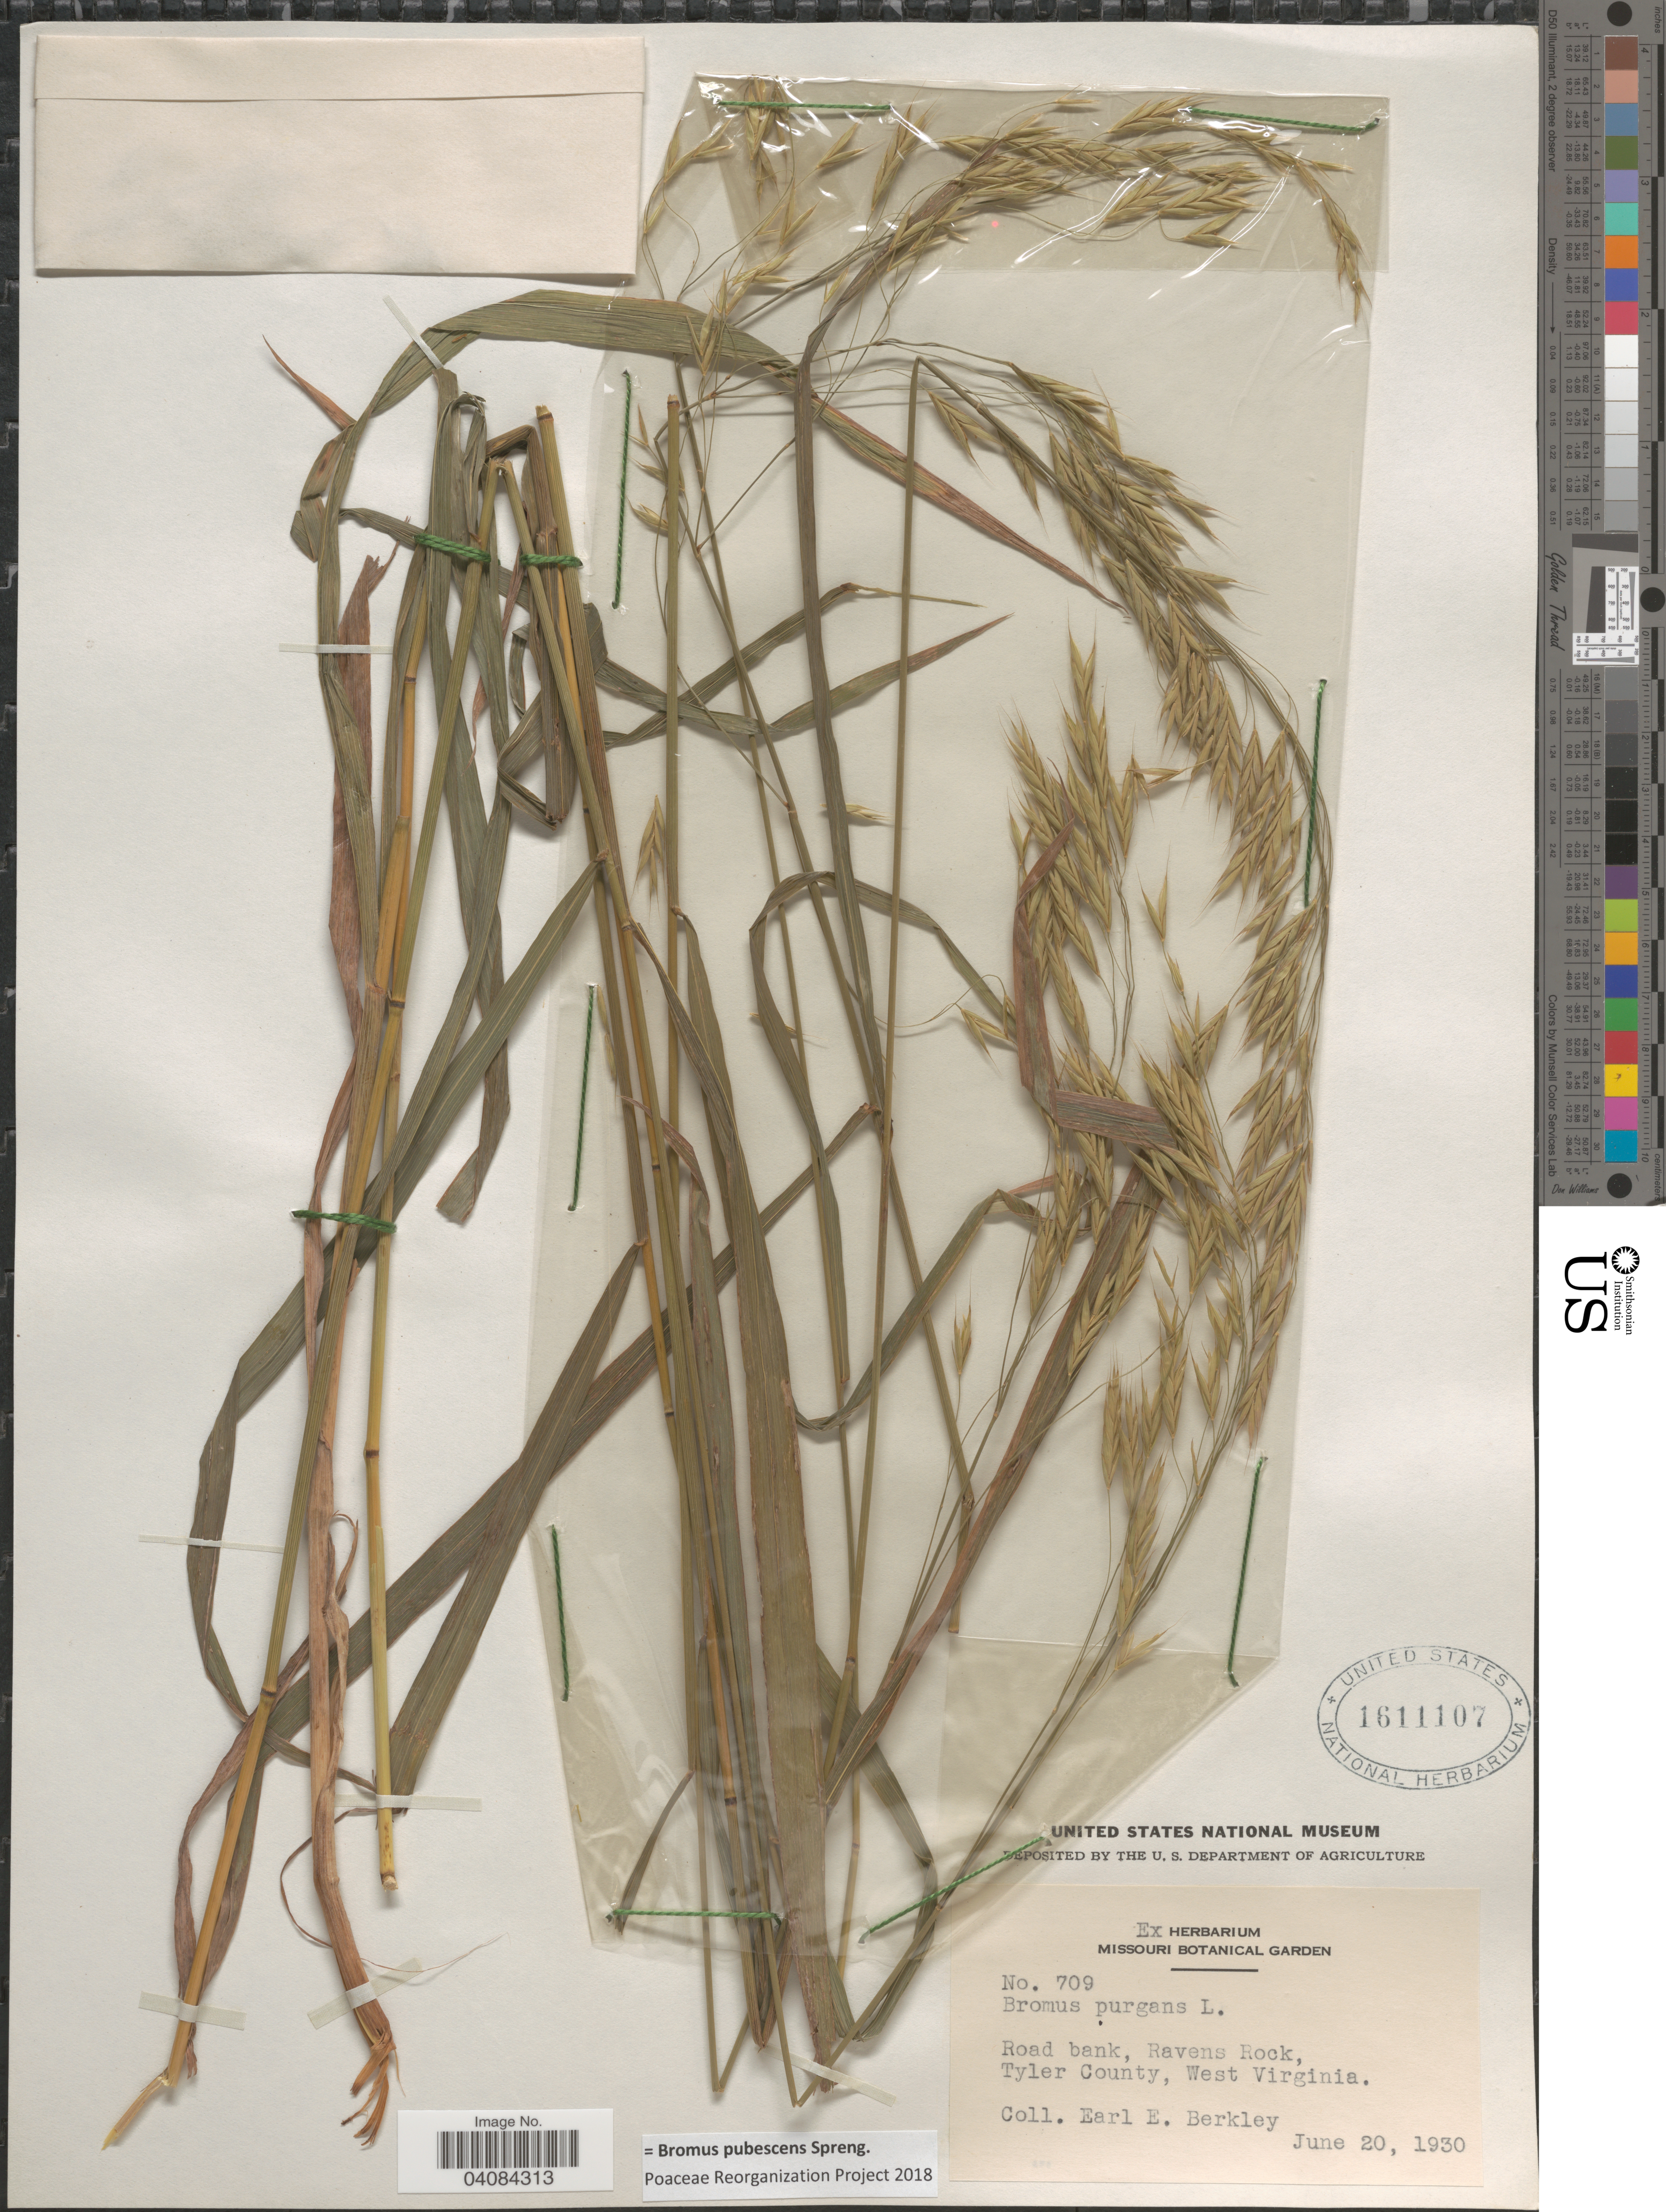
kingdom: Plantae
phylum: Tracheophyta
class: Liliopsida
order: Poales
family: Poaceae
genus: Bromus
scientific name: Bromus pubescens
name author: Muhl. ex Willd.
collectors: E. Berkley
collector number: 709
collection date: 1930-06-20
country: United States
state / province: West Virginia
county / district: Tyler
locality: Road bank, Ravens Rock, Tyler County.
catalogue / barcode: US 1611107